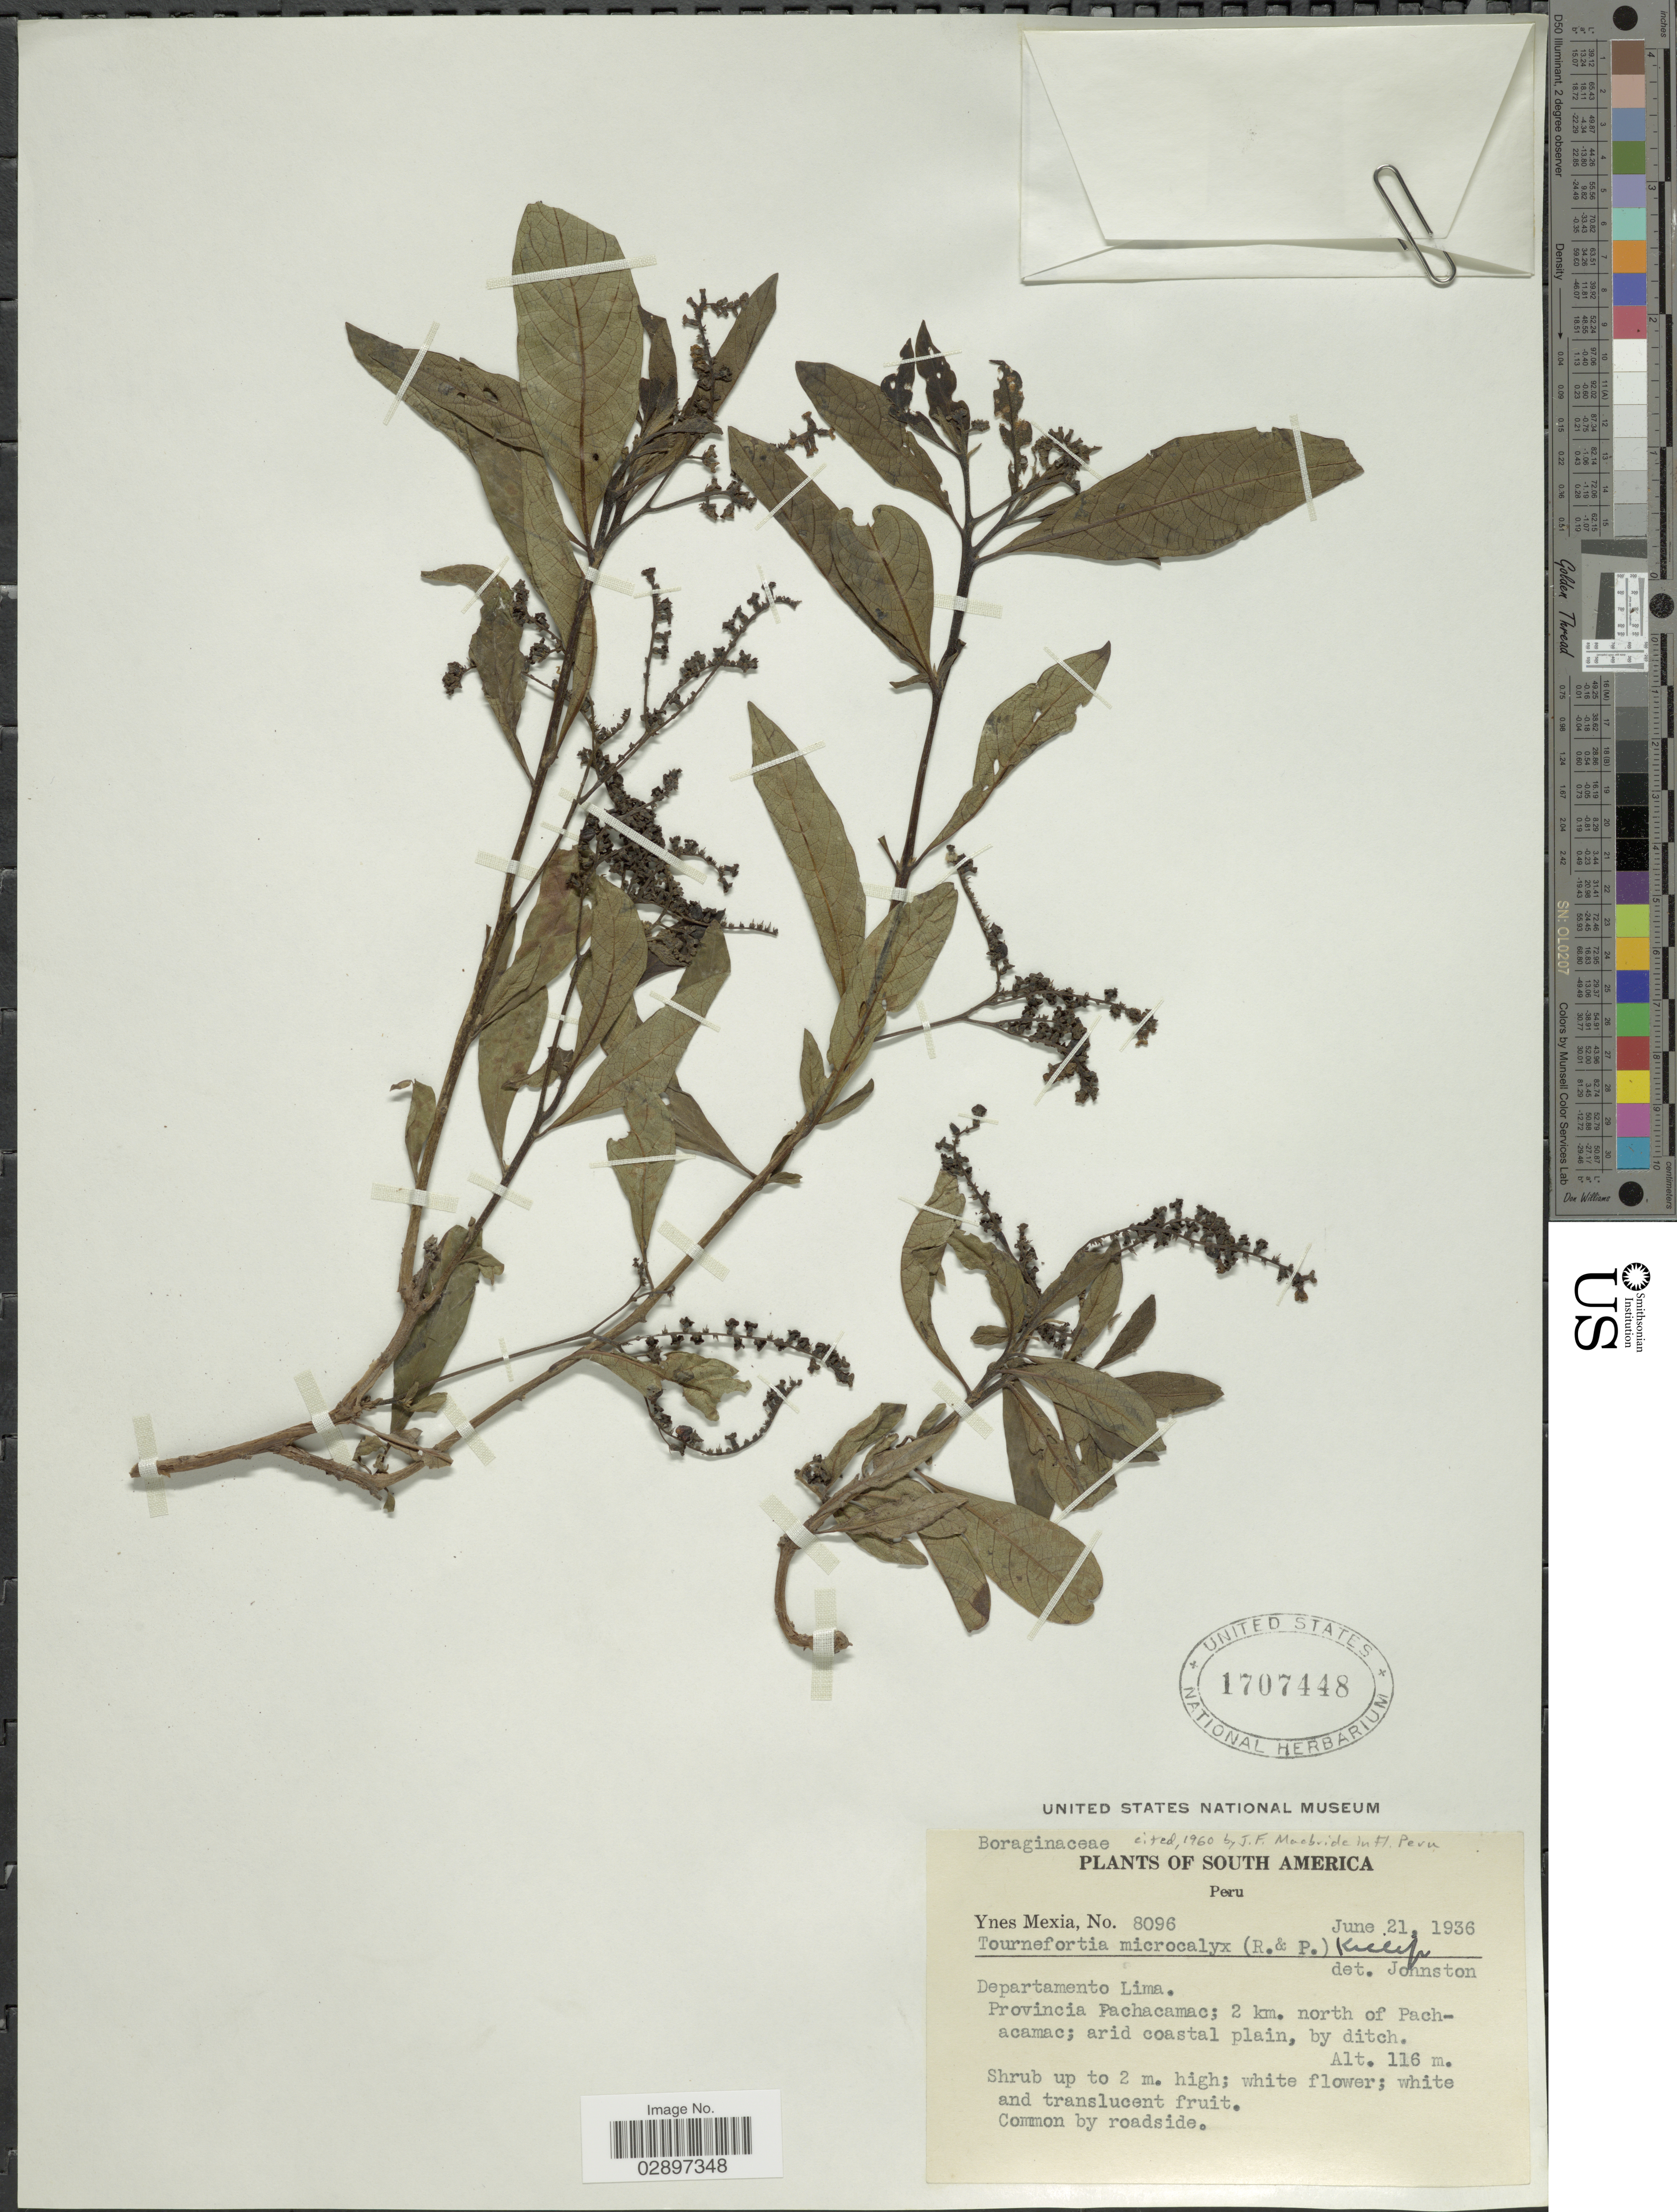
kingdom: Plantae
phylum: Tracheophyta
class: Magnoliopsida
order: Boraginales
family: Heliotropiaceae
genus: Tournefortia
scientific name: Tournefortia microcalyx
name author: (Ruiz & Pav.) I.M. Johnst.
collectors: Y. Mexia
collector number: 8096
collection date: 1936-06-21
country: Peru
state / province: Lima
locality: Departamento Lima. Provincia Pachacamac; 2 km. north of Pachacamac; arid coastal plain, by ditch.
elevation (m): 116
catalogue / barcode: US 1707448